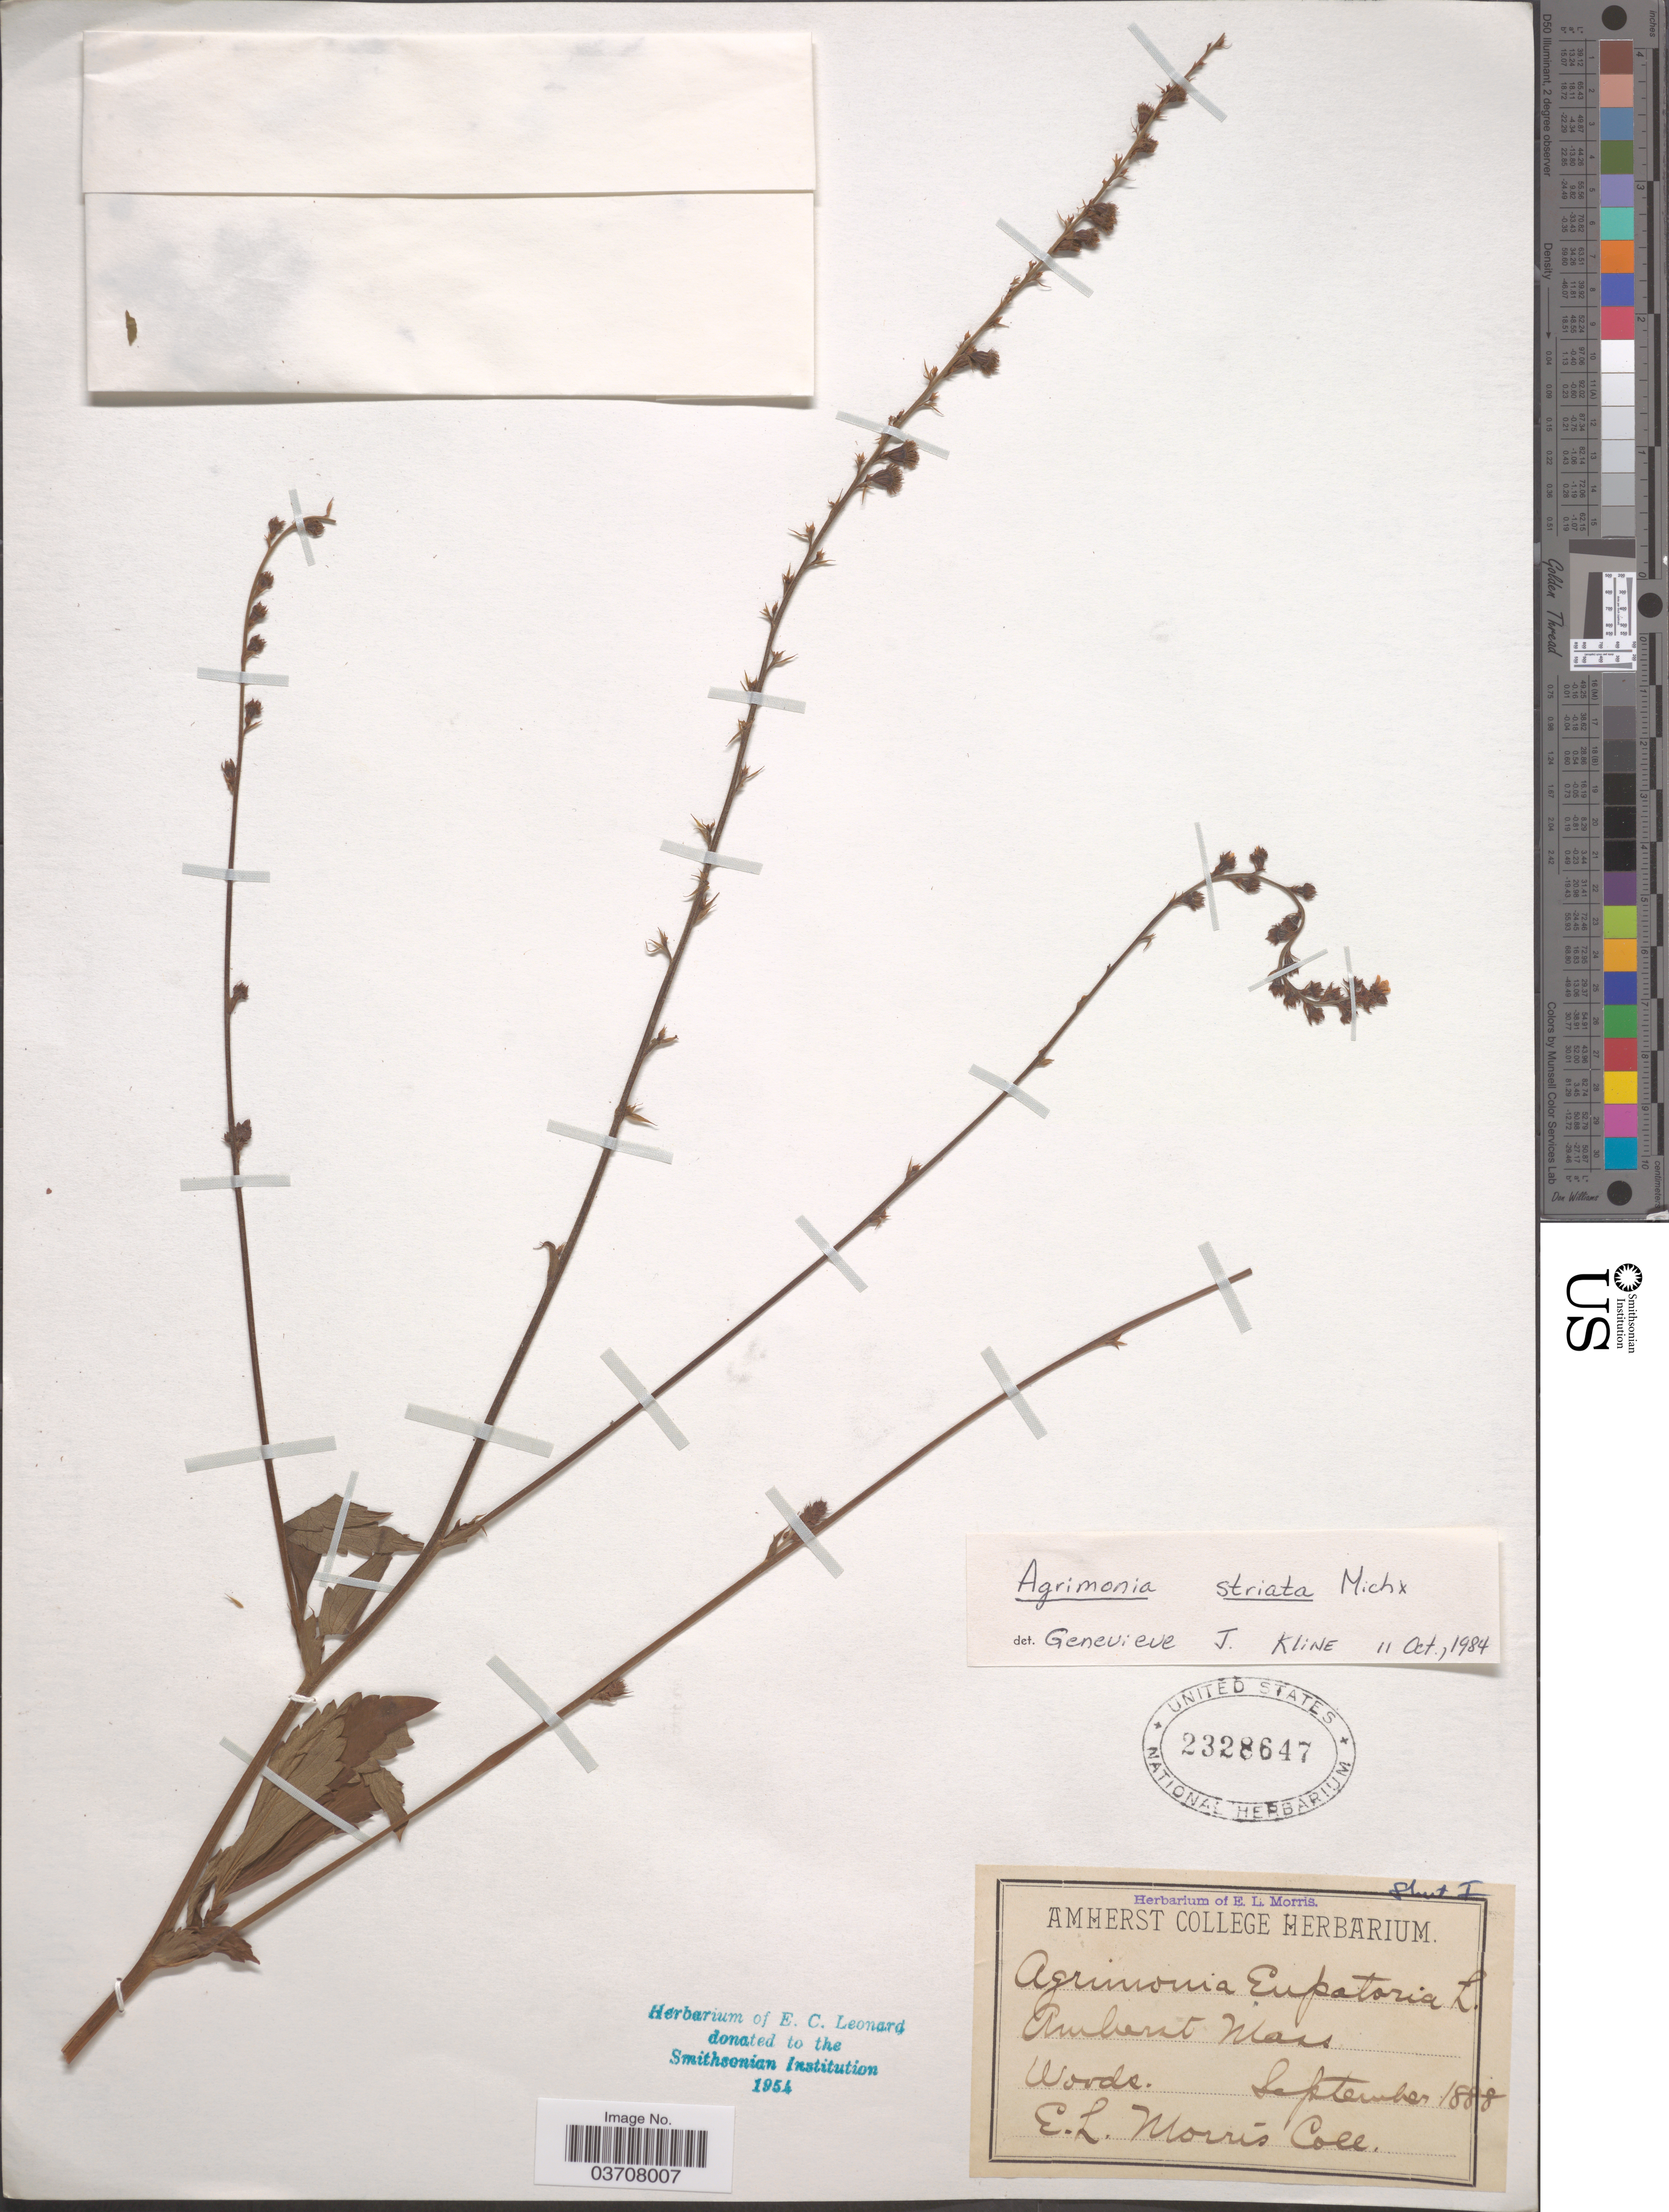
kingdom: Plantae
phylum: Tracheophyta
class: Magnoliopsida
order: Rosales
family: Rosaceae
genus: Agrimonia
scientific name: Agrimonia striata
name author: Michx.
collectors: E. Morris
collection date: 1888-09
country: United States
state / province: Massachusetts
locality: Amherst.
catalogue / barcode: US 2328647